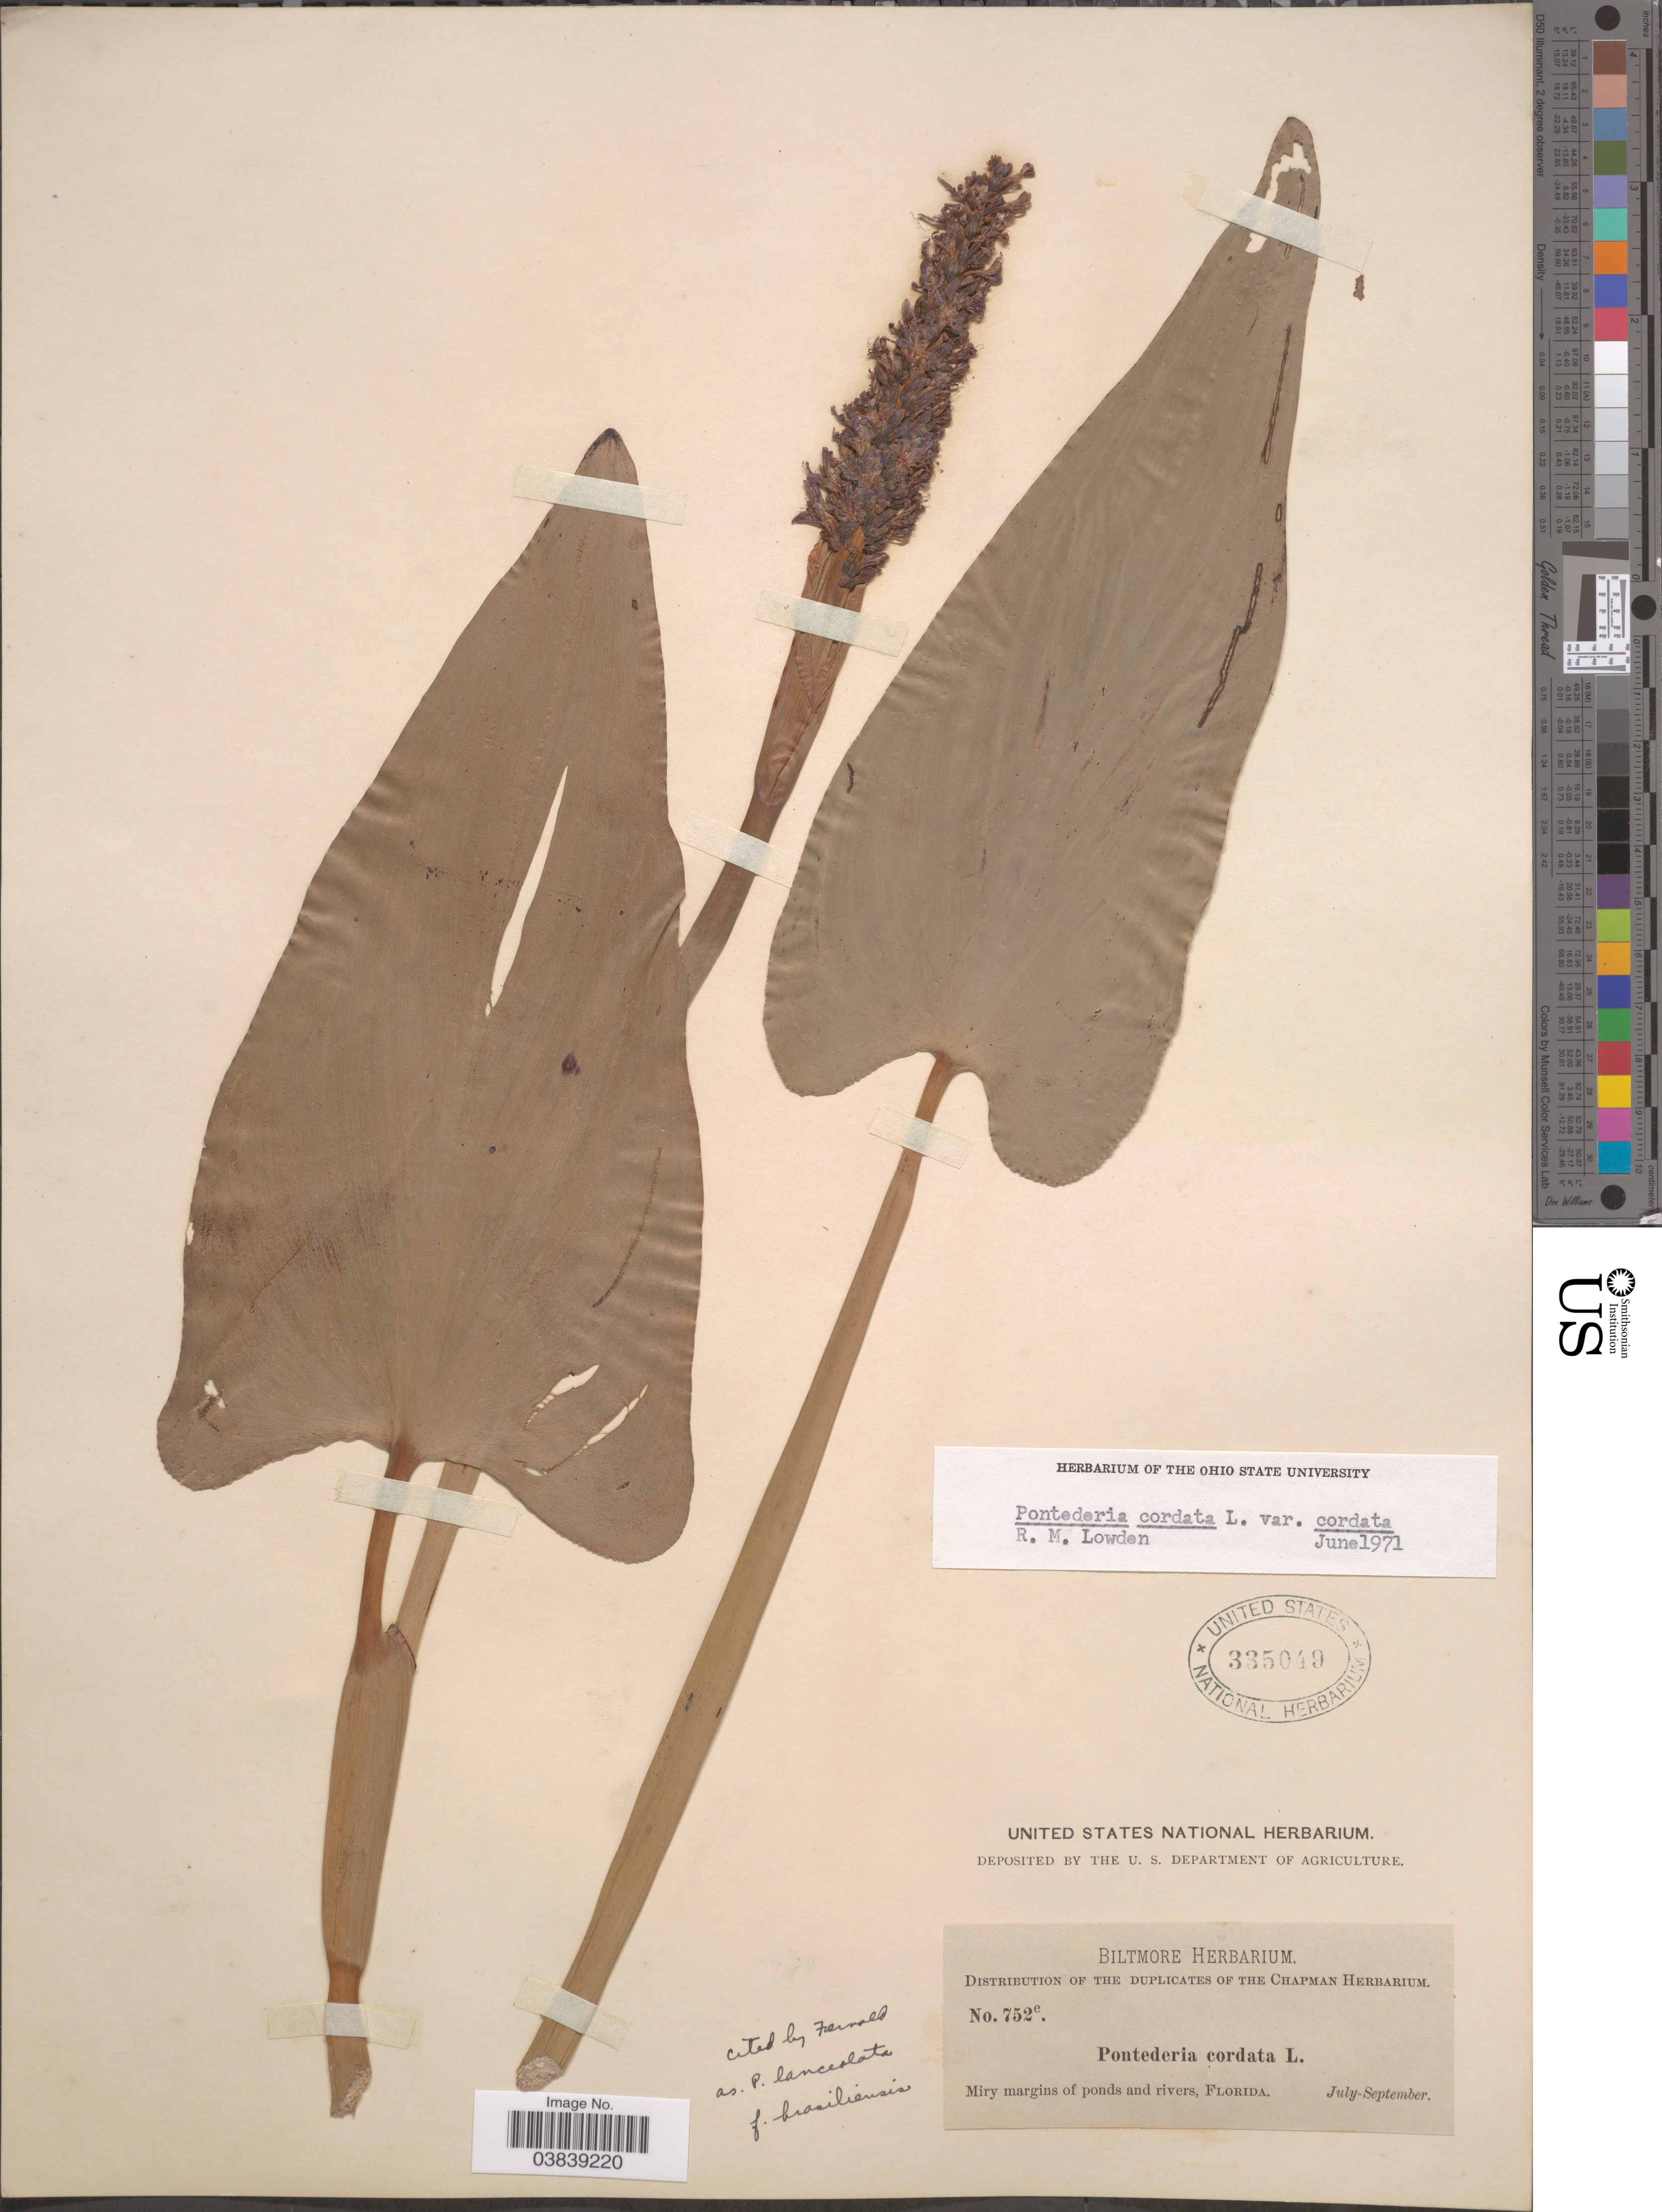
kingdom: Plantae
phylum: Tracheophyta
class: Liliopsida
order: Commelinales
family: Pontederiaceae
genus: Pontederia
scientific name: Pontederia cordata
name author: L.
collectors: ex herb. Biltmore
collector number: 752e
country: United States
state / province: Florida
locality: Miry margins of ponds and rivers.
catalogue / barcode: US 335049